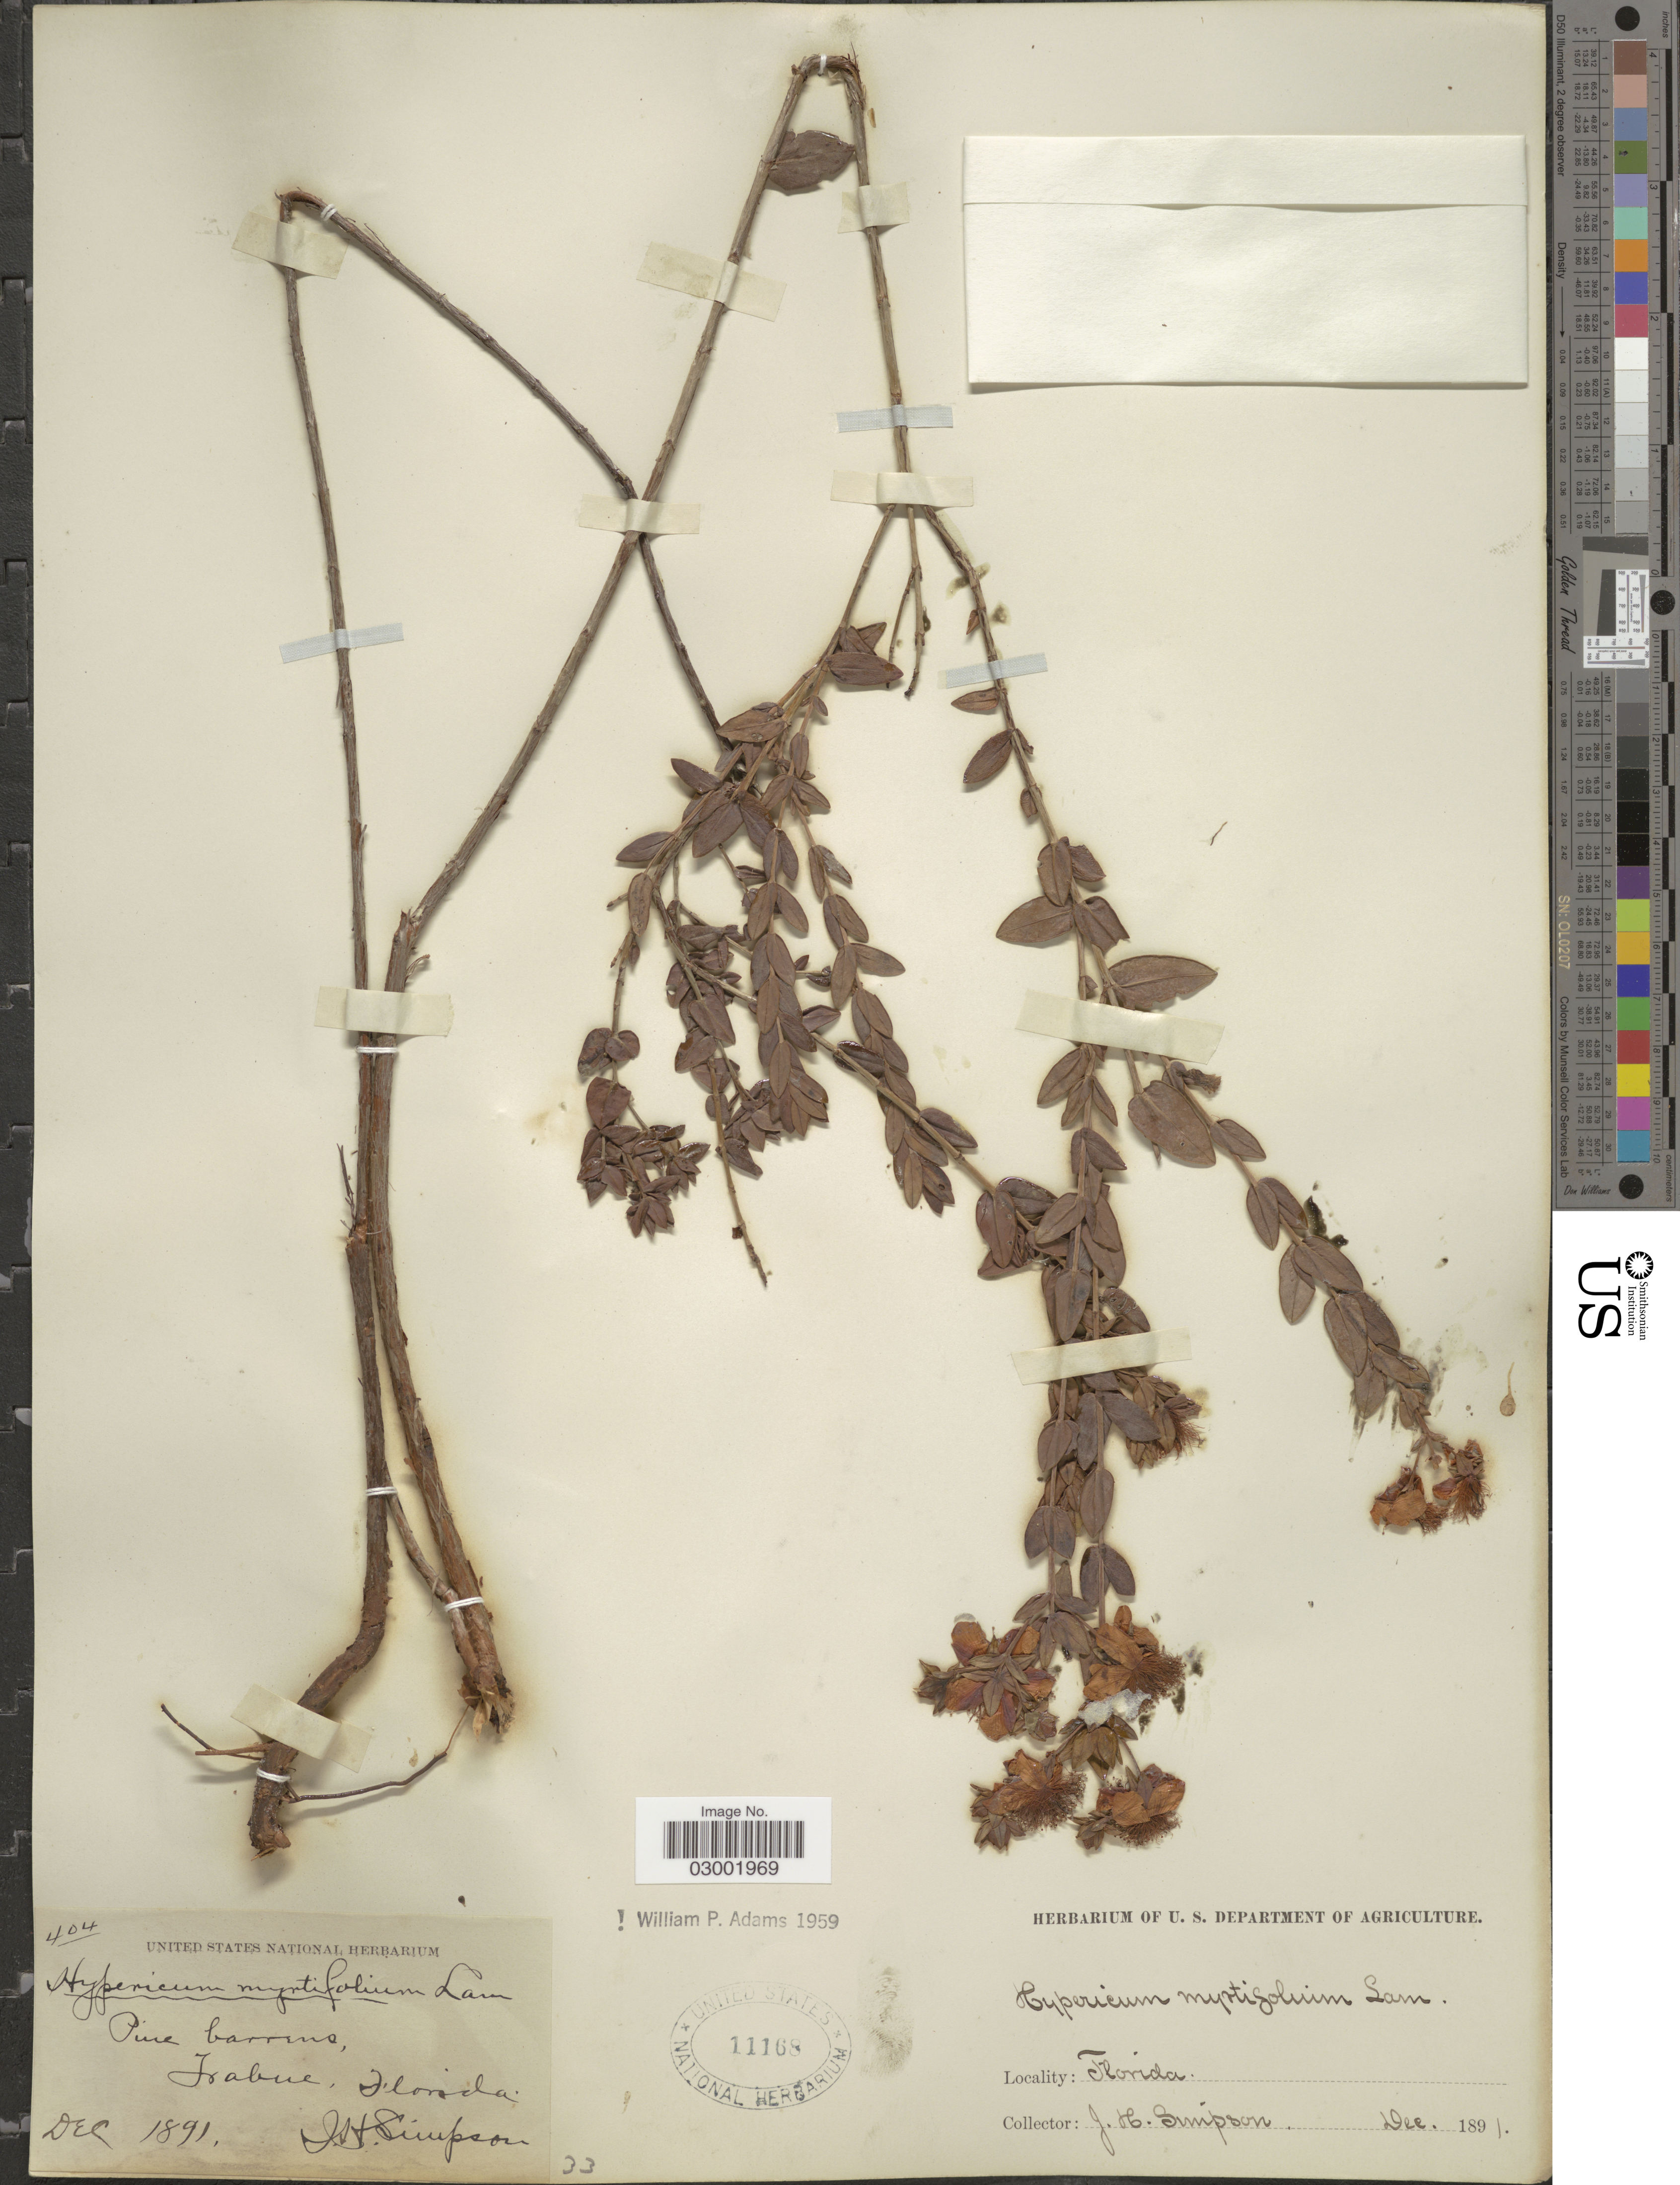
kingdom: Plantae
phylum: Tracheophyta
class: Magnoliopsida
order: Malpighiales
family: Hypericaceae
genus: Hypericum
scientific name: Hypericum myrtifolium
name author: Lam.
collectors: J. H. Simpson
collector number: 404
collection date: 1891-12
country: United States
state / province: Florida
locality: Trabue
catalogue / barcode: US 11168